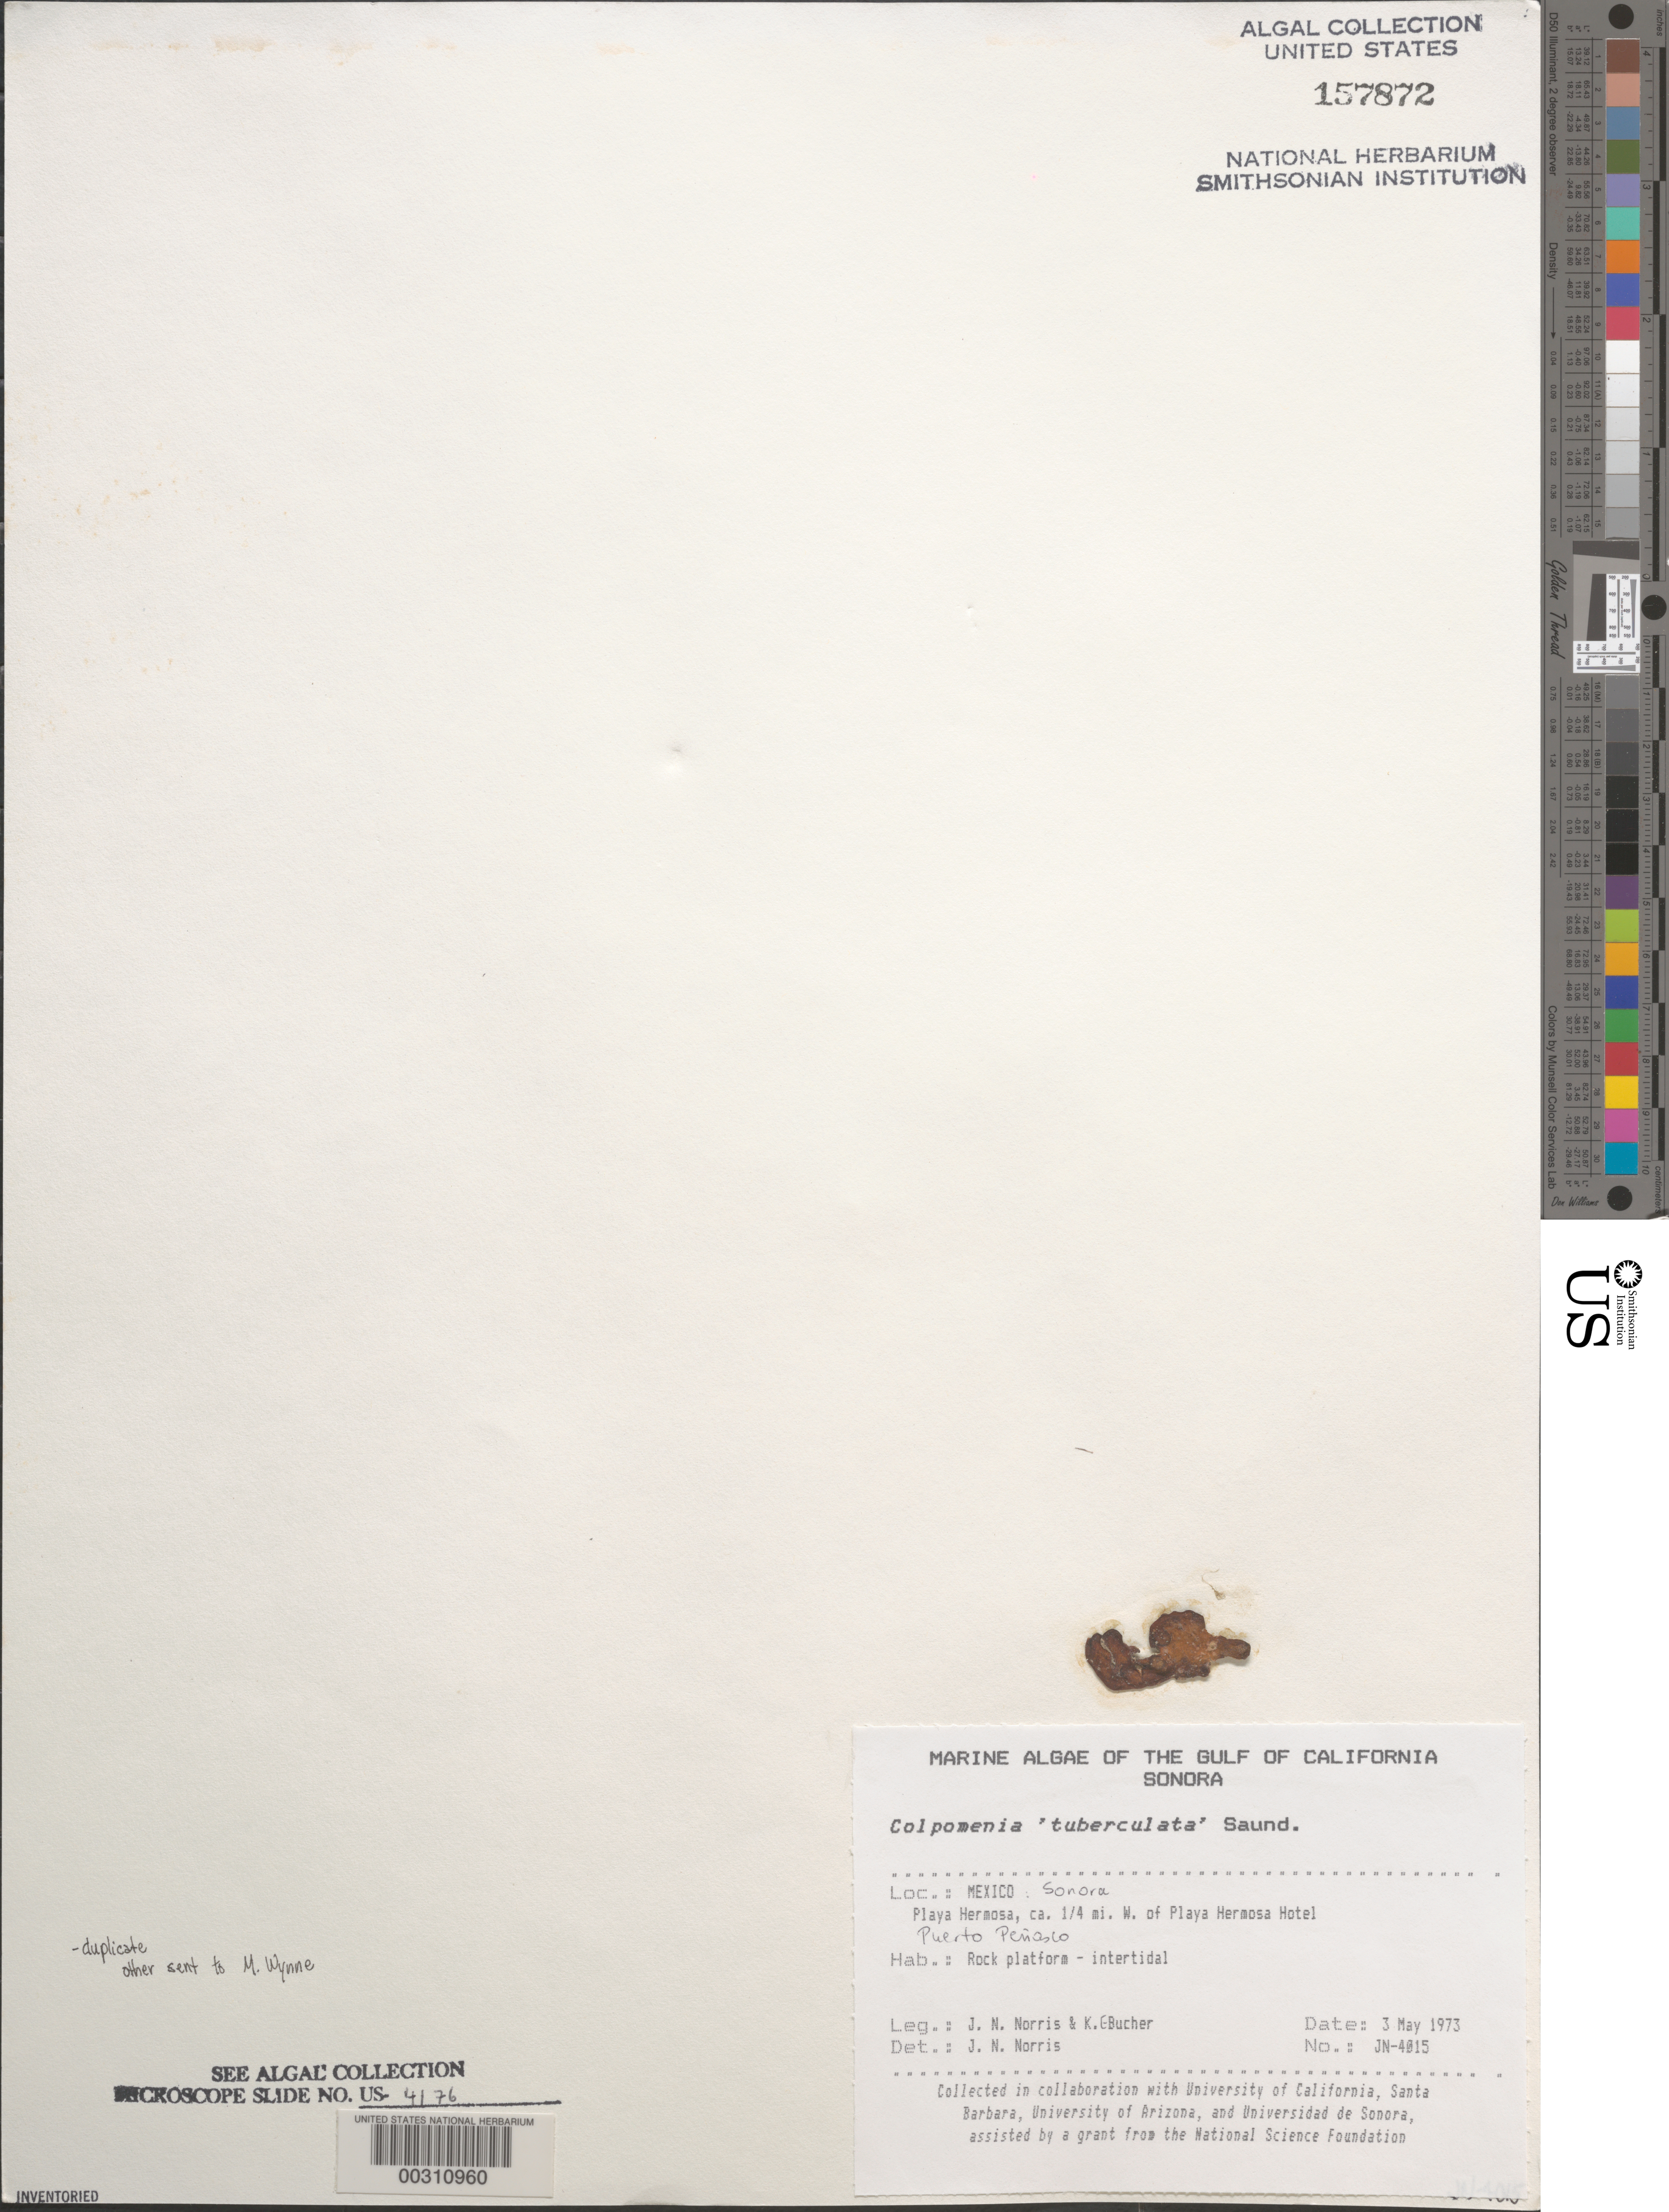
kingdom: Chromista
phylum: Ochrophyta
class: Phaeophyceae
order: Scytosiphonales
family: Scytosiphonaceae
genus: Colpomenia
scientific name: Colpomenia tuberculata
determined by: Norris, James N.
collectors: J. N. Norris & K. E. Bucher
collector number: JN-4015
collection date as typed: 03 May 1973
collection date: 1973-05-03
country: Mexico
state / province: Sonora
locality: Playa Hermosa, Puerto Penasco, ca. 0.25 mile west of Playa Hermosa Hotel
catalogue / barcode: US 157872